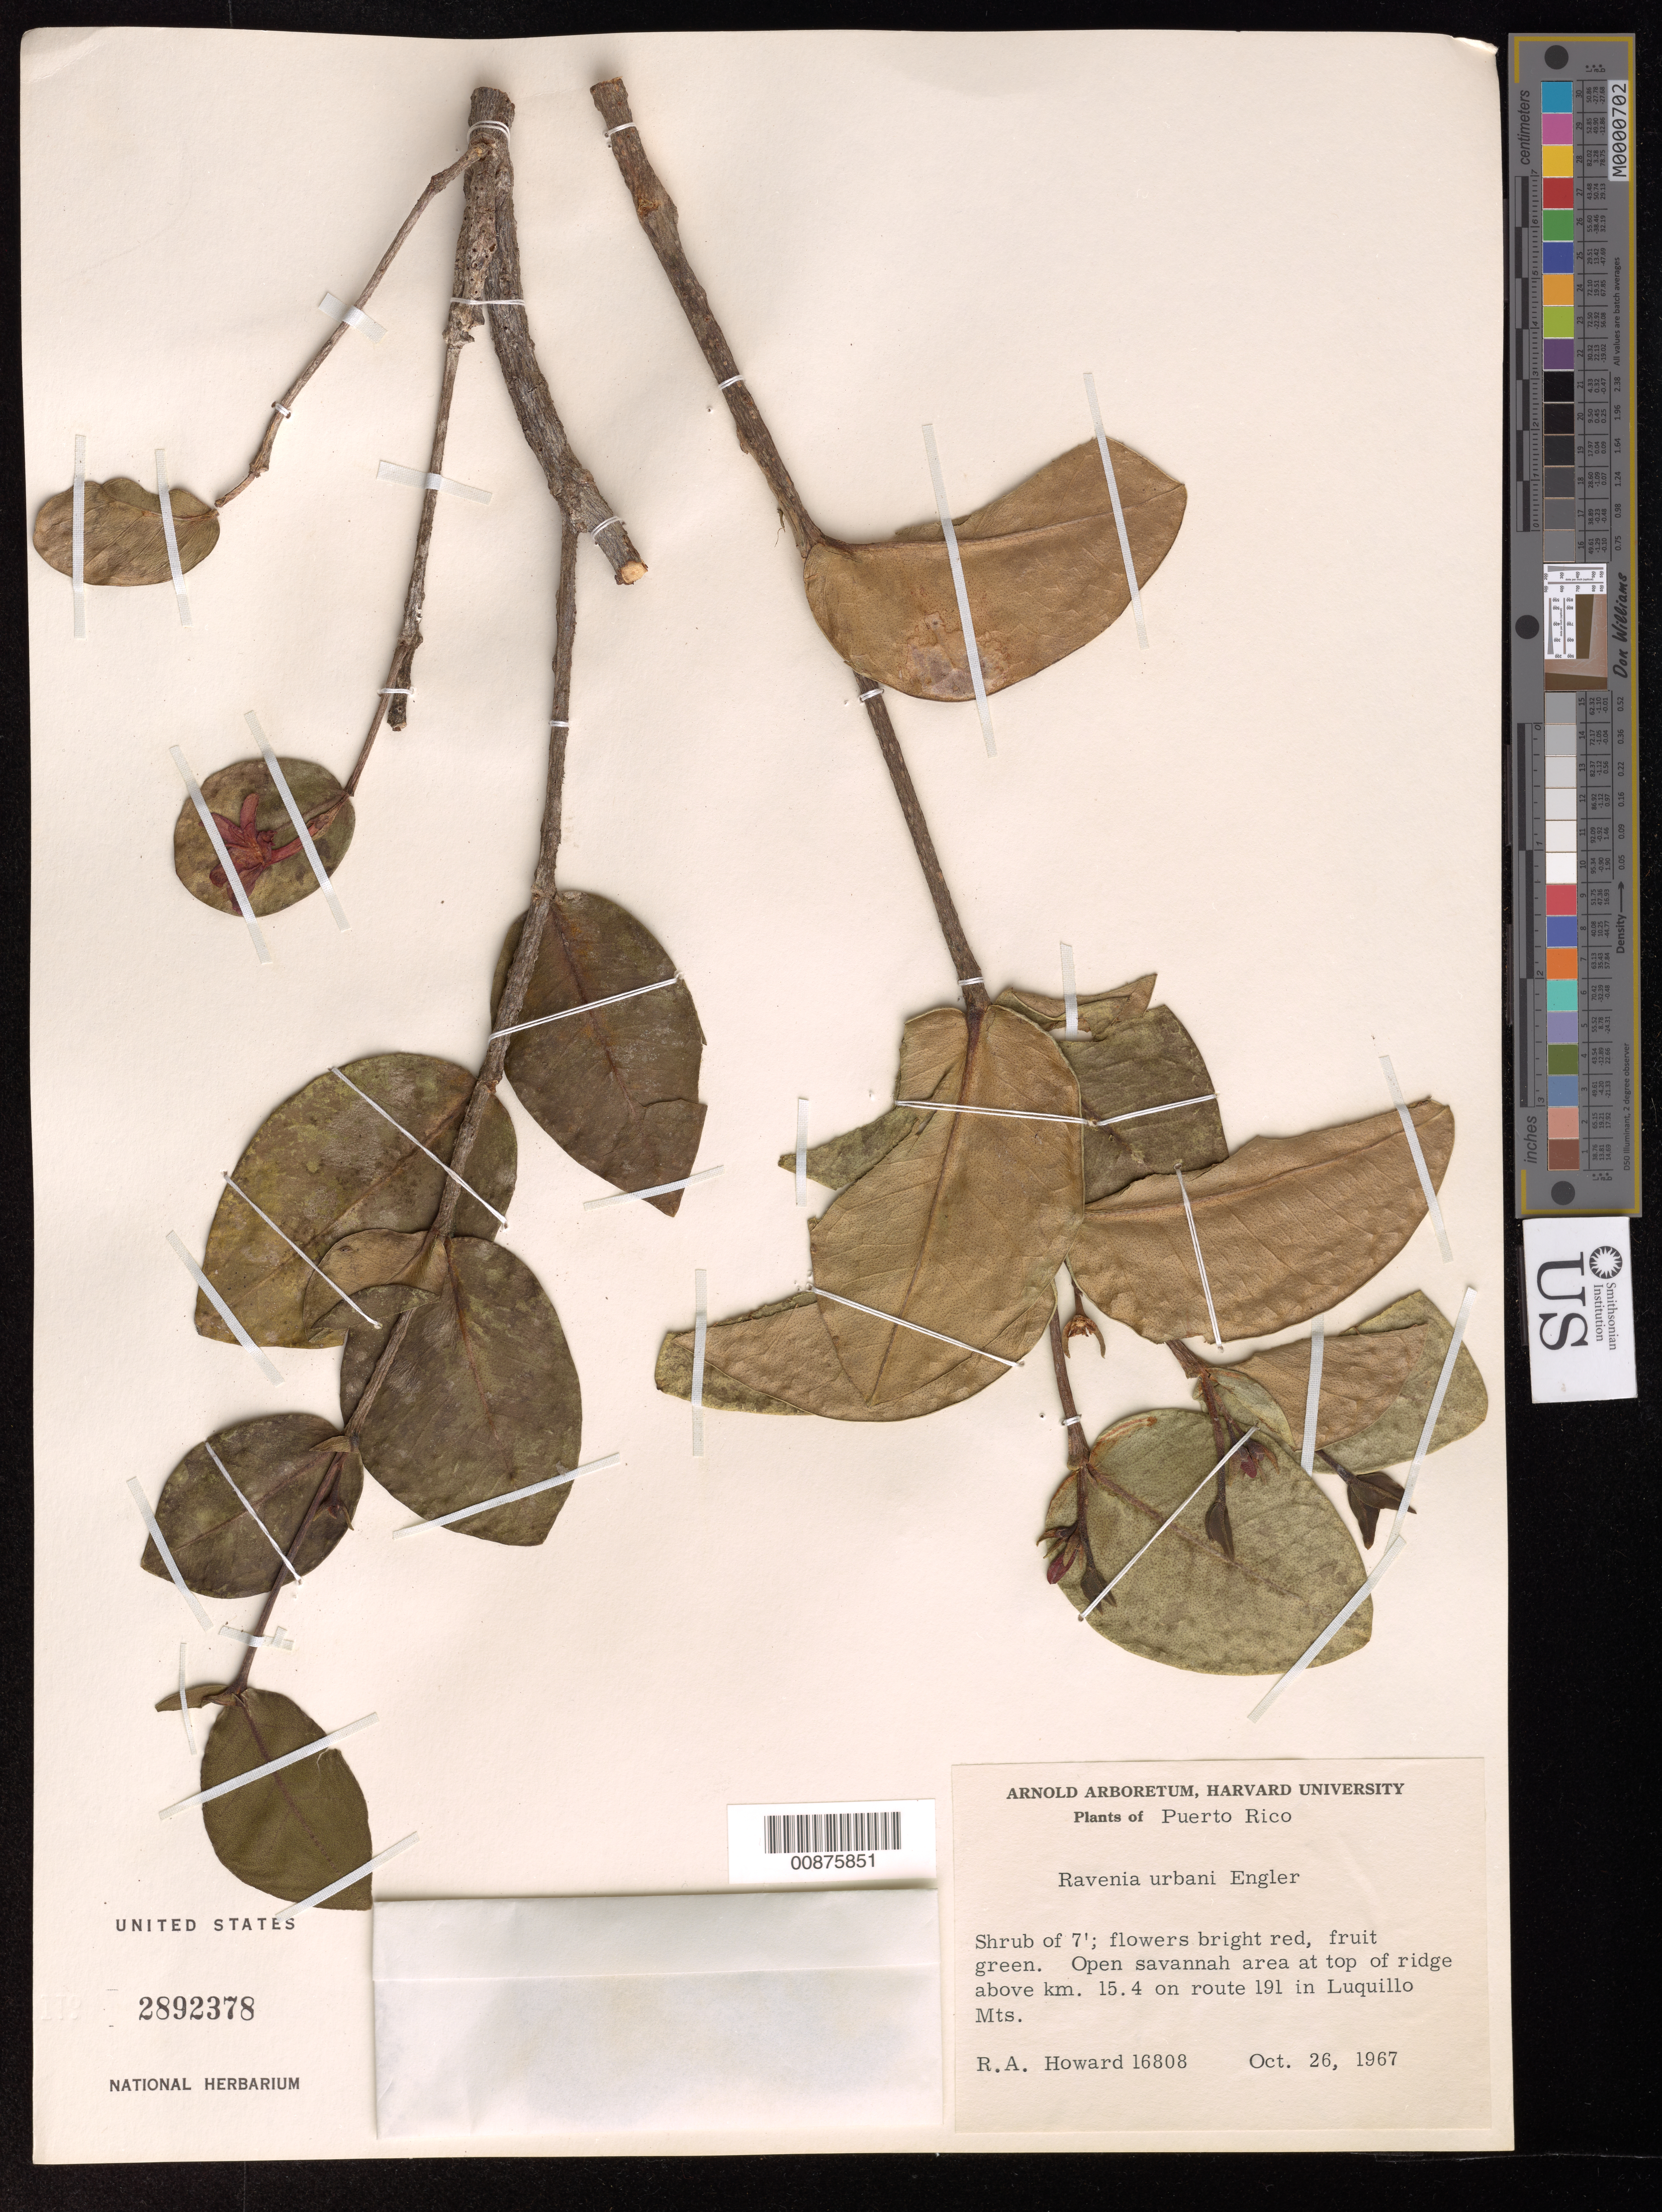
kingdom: Plantae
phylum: Tracheophyta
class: Magnoliopsida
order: Sapindales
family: Rutaceae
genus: Ravenia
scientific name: Ravenia urbani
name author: Engl.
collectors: R. A. Howard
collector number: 16808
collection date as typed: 26 Oct 1967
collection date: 1967-10-26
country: Puerto Rico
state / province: Naguabo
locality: ridge above km. 15.4 on route 191 in Luquillo Mts.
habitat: open savannah area at top of ridge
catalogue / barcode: US 2892378